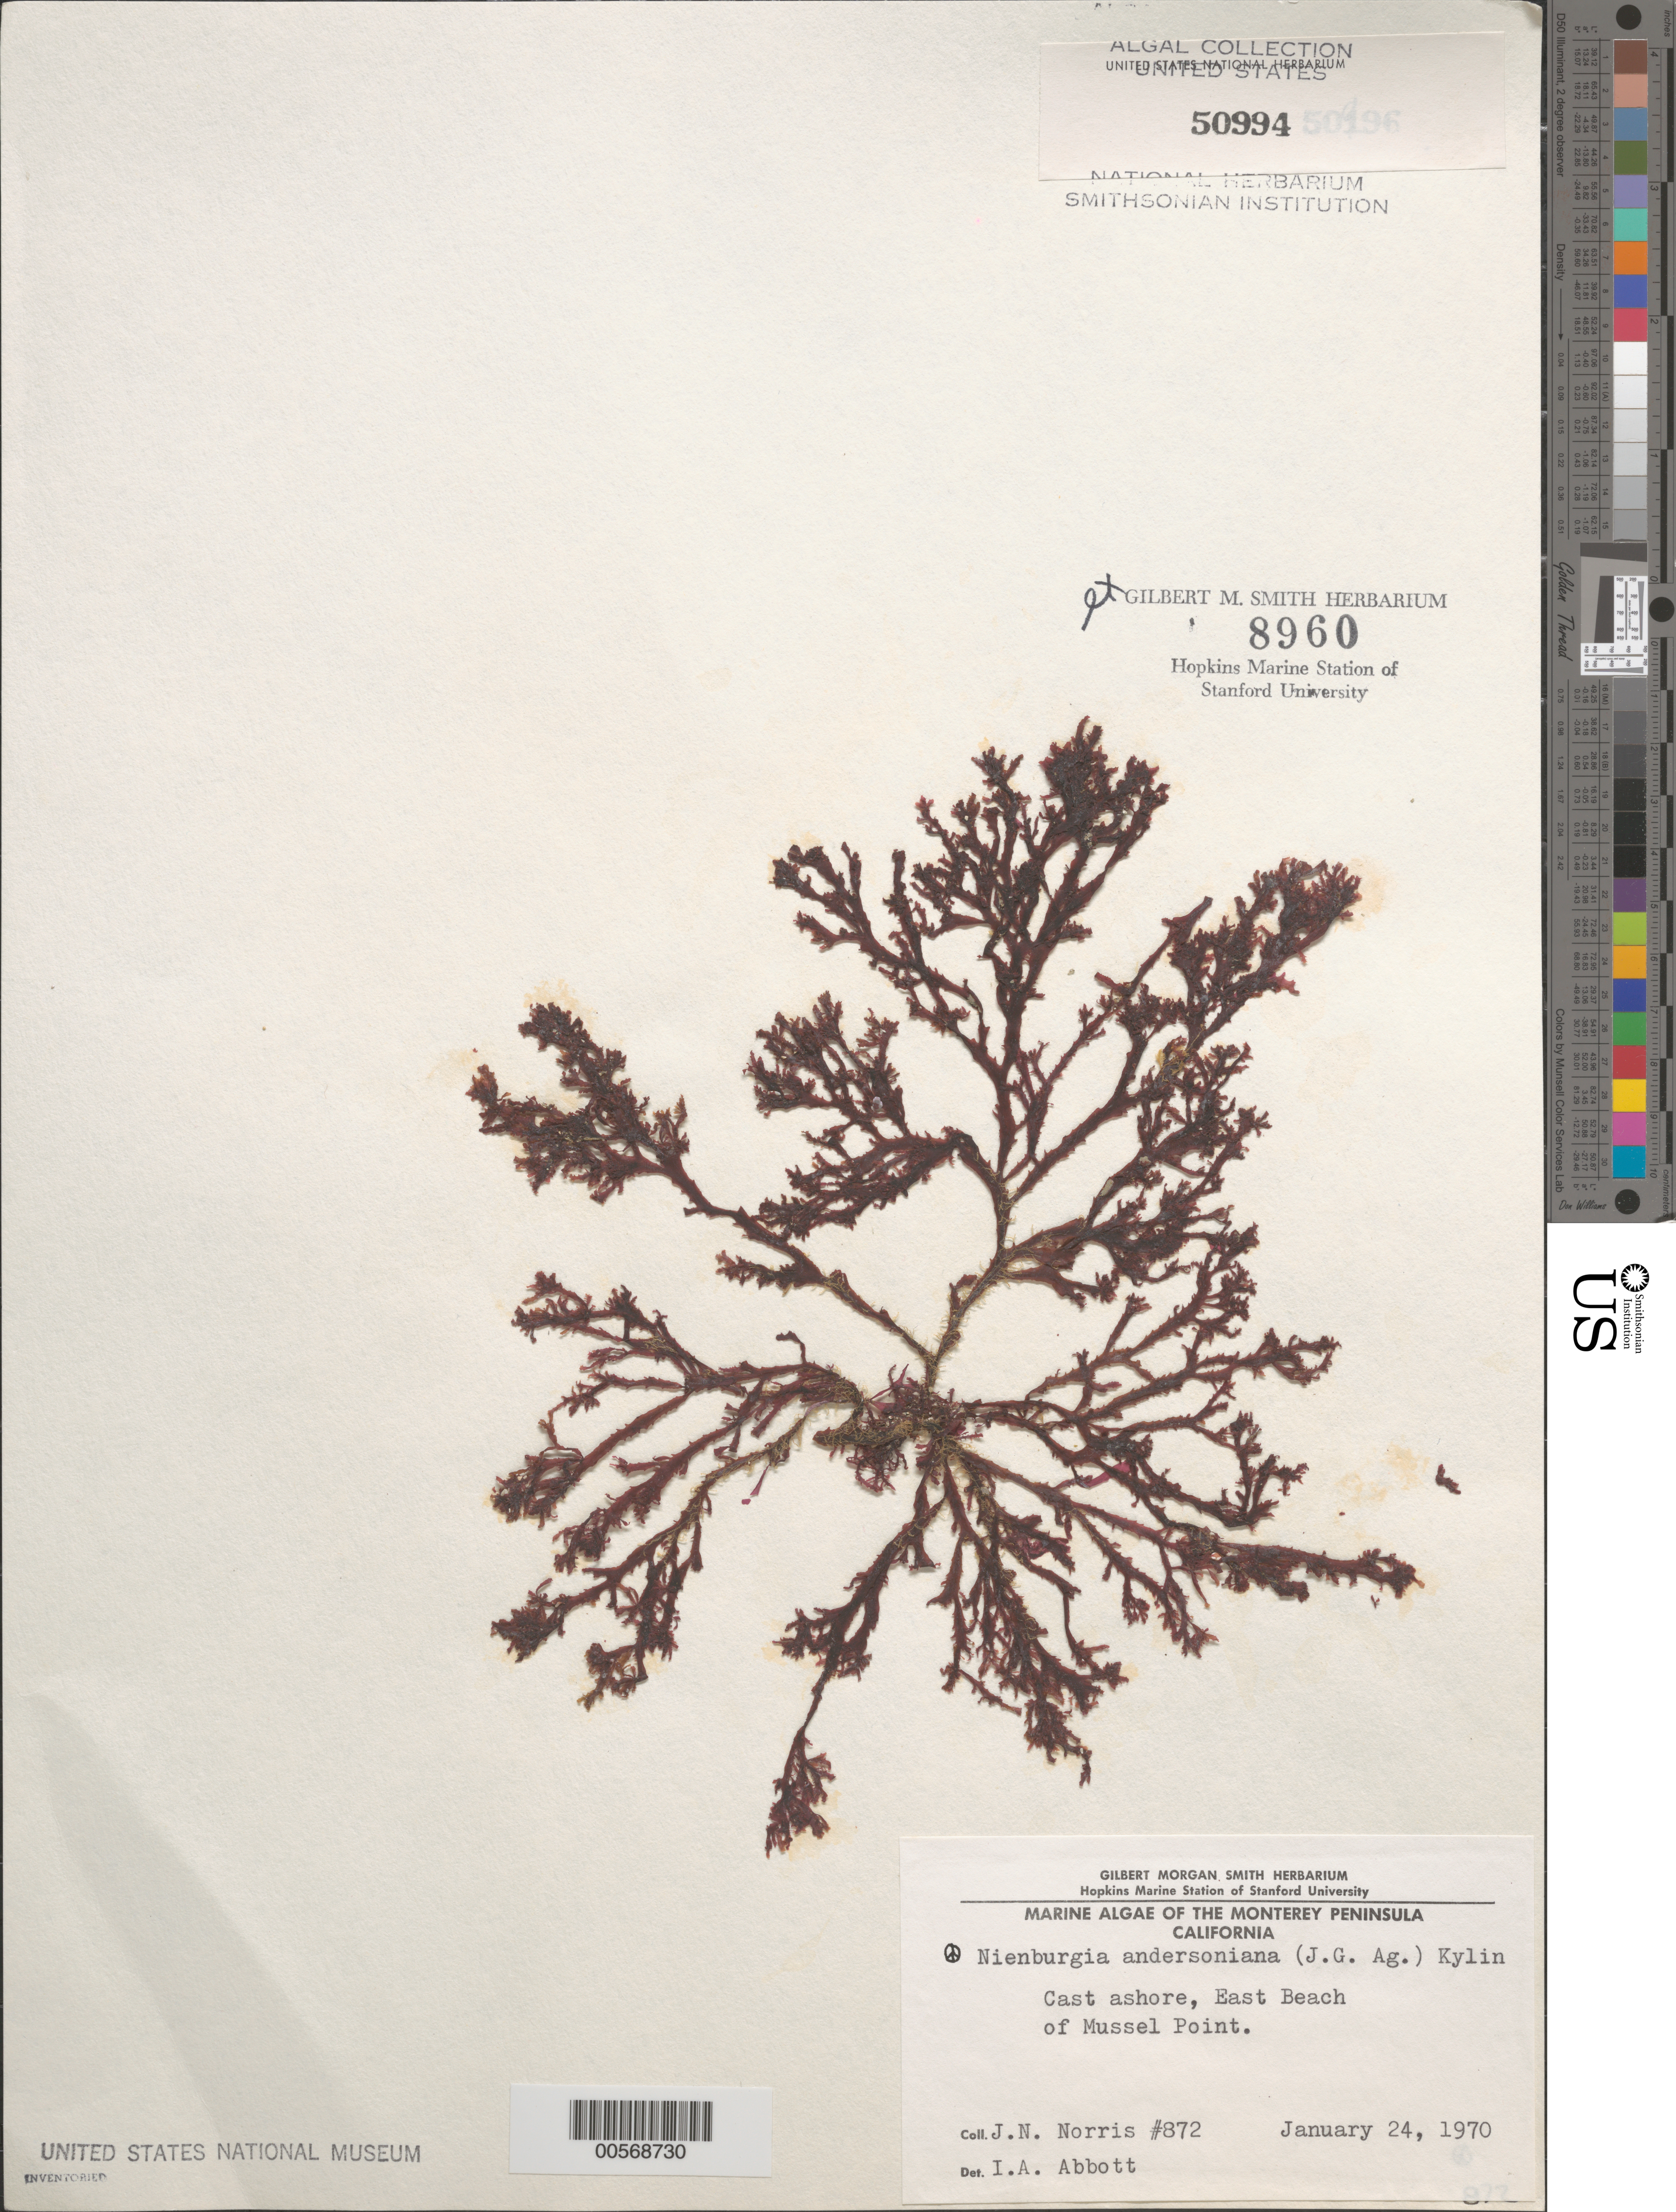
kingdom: Plantae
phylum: Rhodophyta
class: Florideophyceae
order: Ceramiales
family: Delesseriaceae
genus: Nienburgia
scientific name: Nienburgia andersoniana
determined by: Abbott, Isabella A.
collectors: J. N. Norris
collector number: JN-872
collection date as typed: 24 Jan 1970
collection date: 1970-01-24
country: United States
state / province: California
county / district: Monterey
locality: East Beach, Mussel Point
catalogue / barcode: US 50994